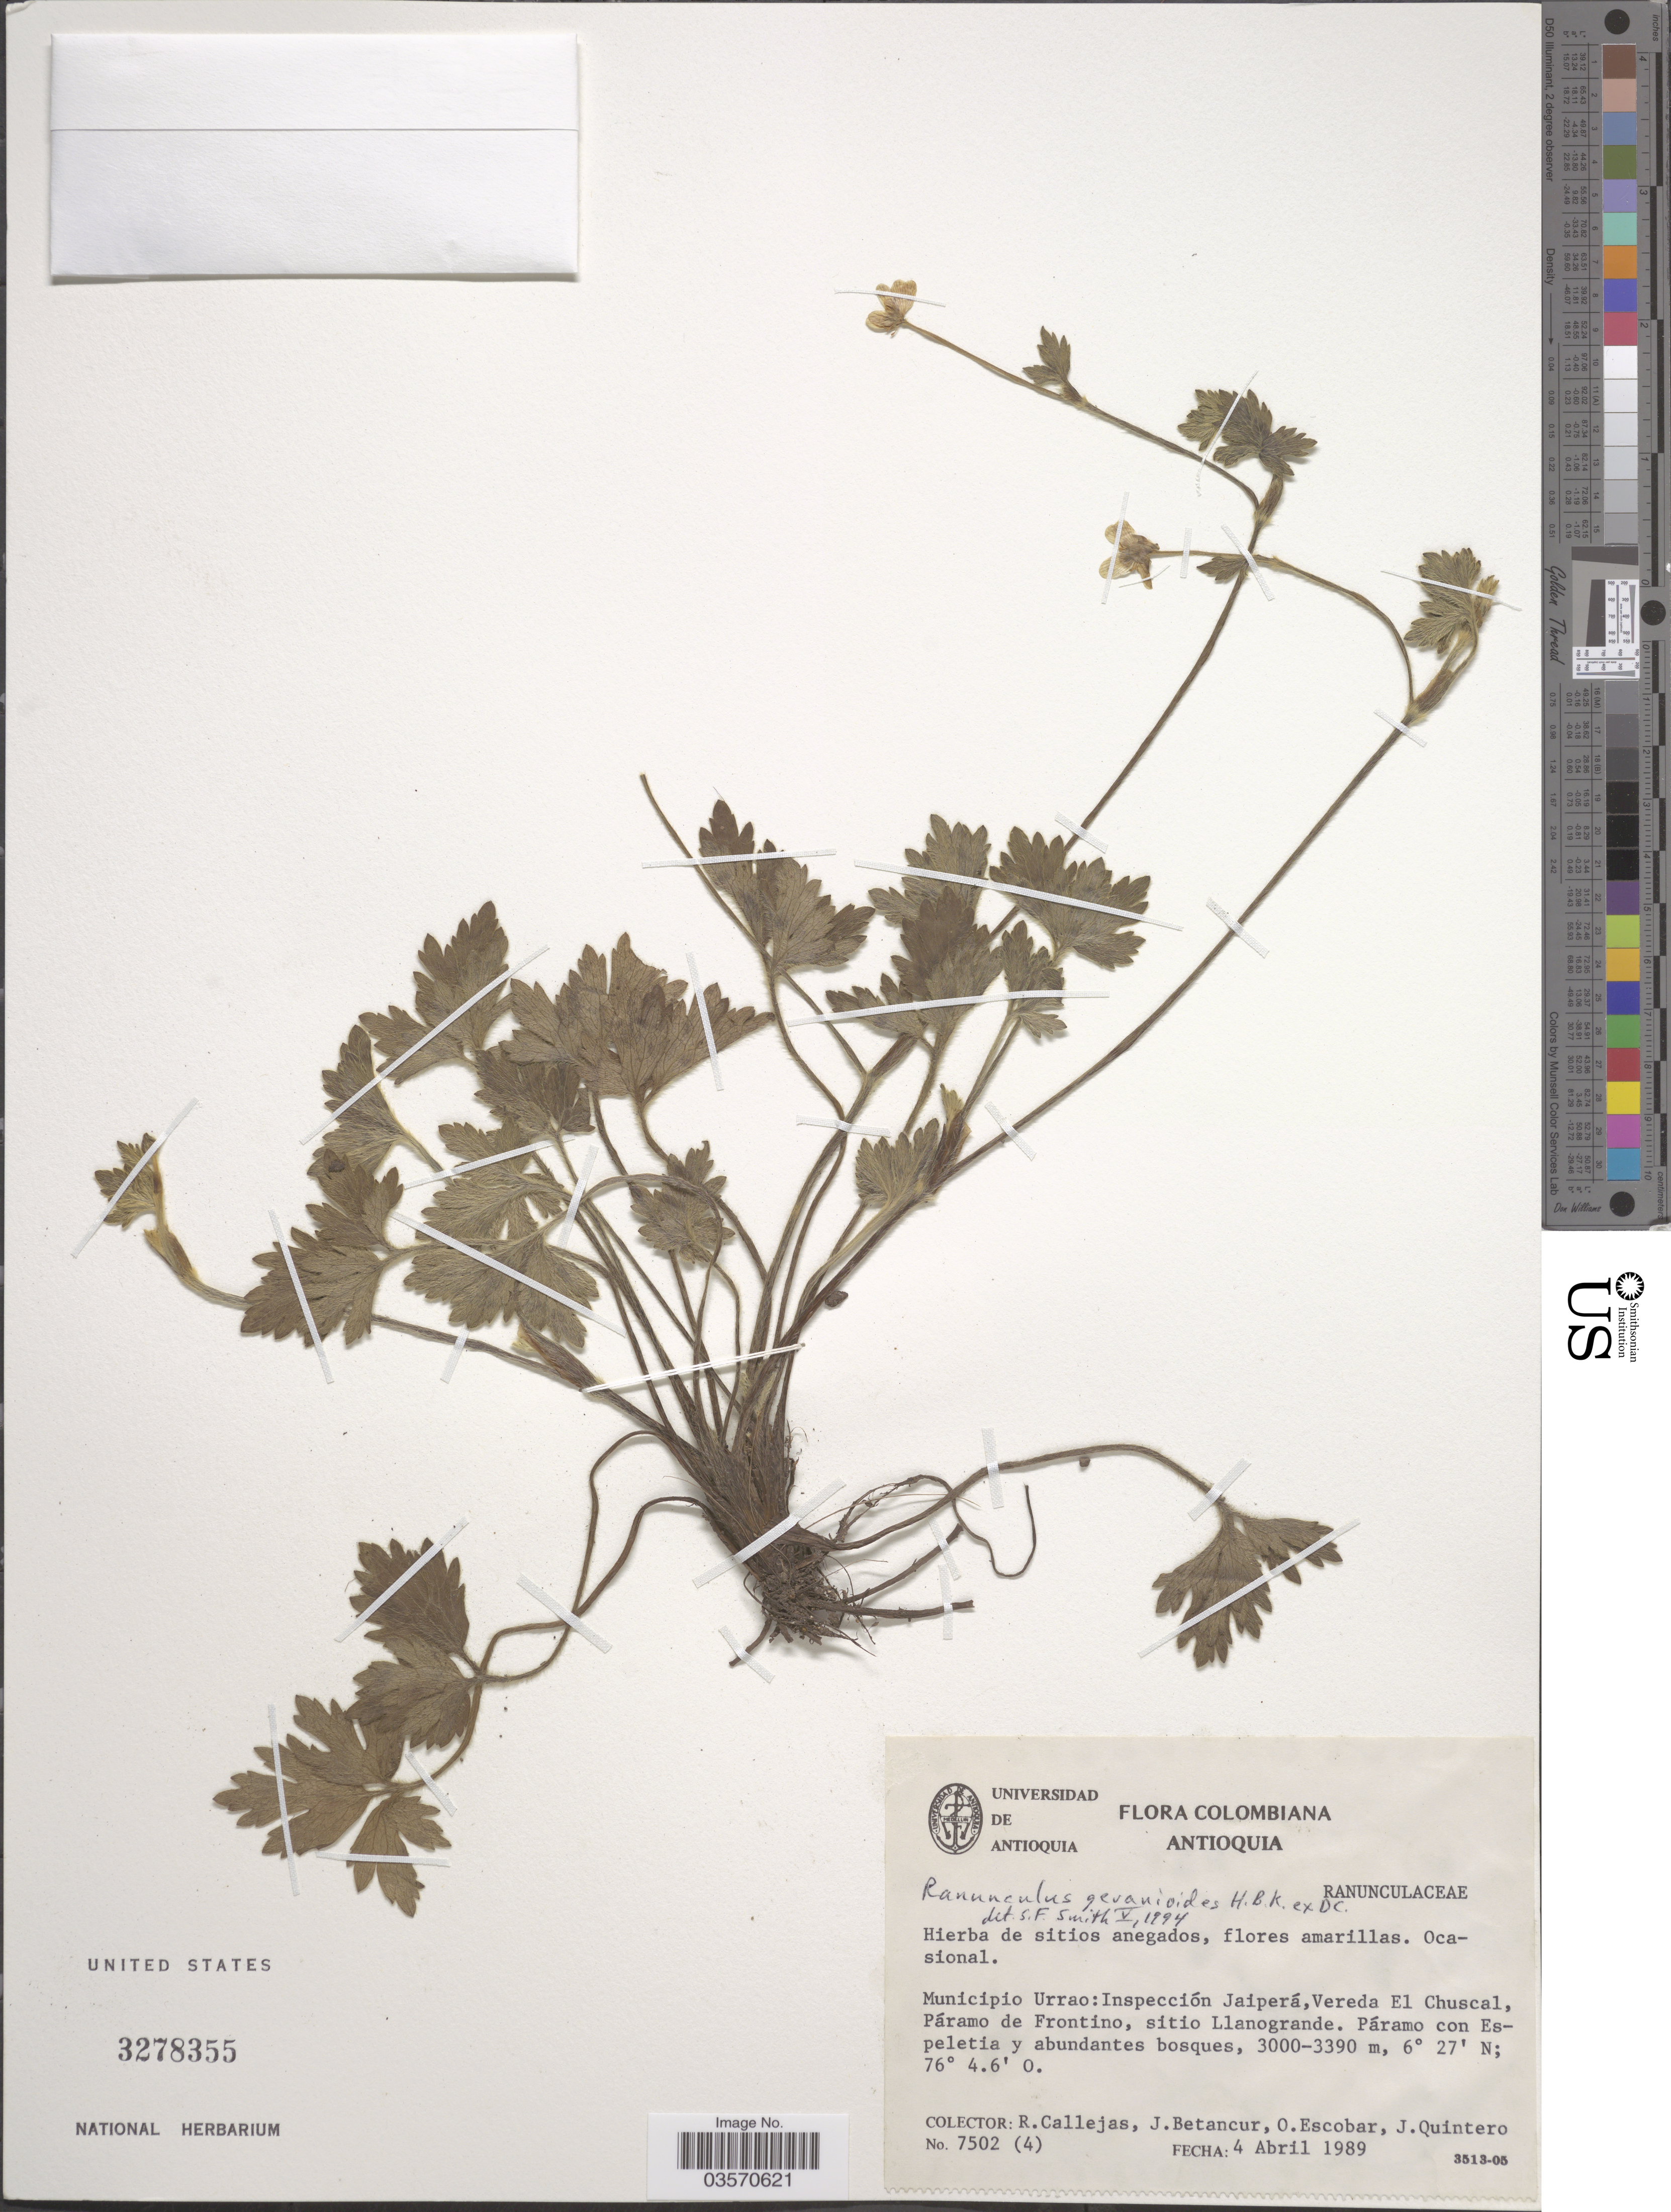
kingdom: Plantae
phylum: Tracheophyta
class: Magnoliopsida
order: Ranunculales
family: Ranunculaceae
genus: Ranunculus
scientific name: Ranunculus geranioides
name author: Humb. et al. ex DC.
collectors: R. Callejas, J. Betancur, O. Escobar & J. Quintero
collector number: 7502 (4)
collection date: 1989-04-04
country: Colombia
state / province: Antioquia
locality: Municipio Urrao: Inspección Jaiperá, Vereda El Chuscal, Páramo de Frontino, sitio Llanogrande. Páramo con Espeletia y abundantes bosques.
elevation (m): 3000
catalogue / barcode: US 3278355